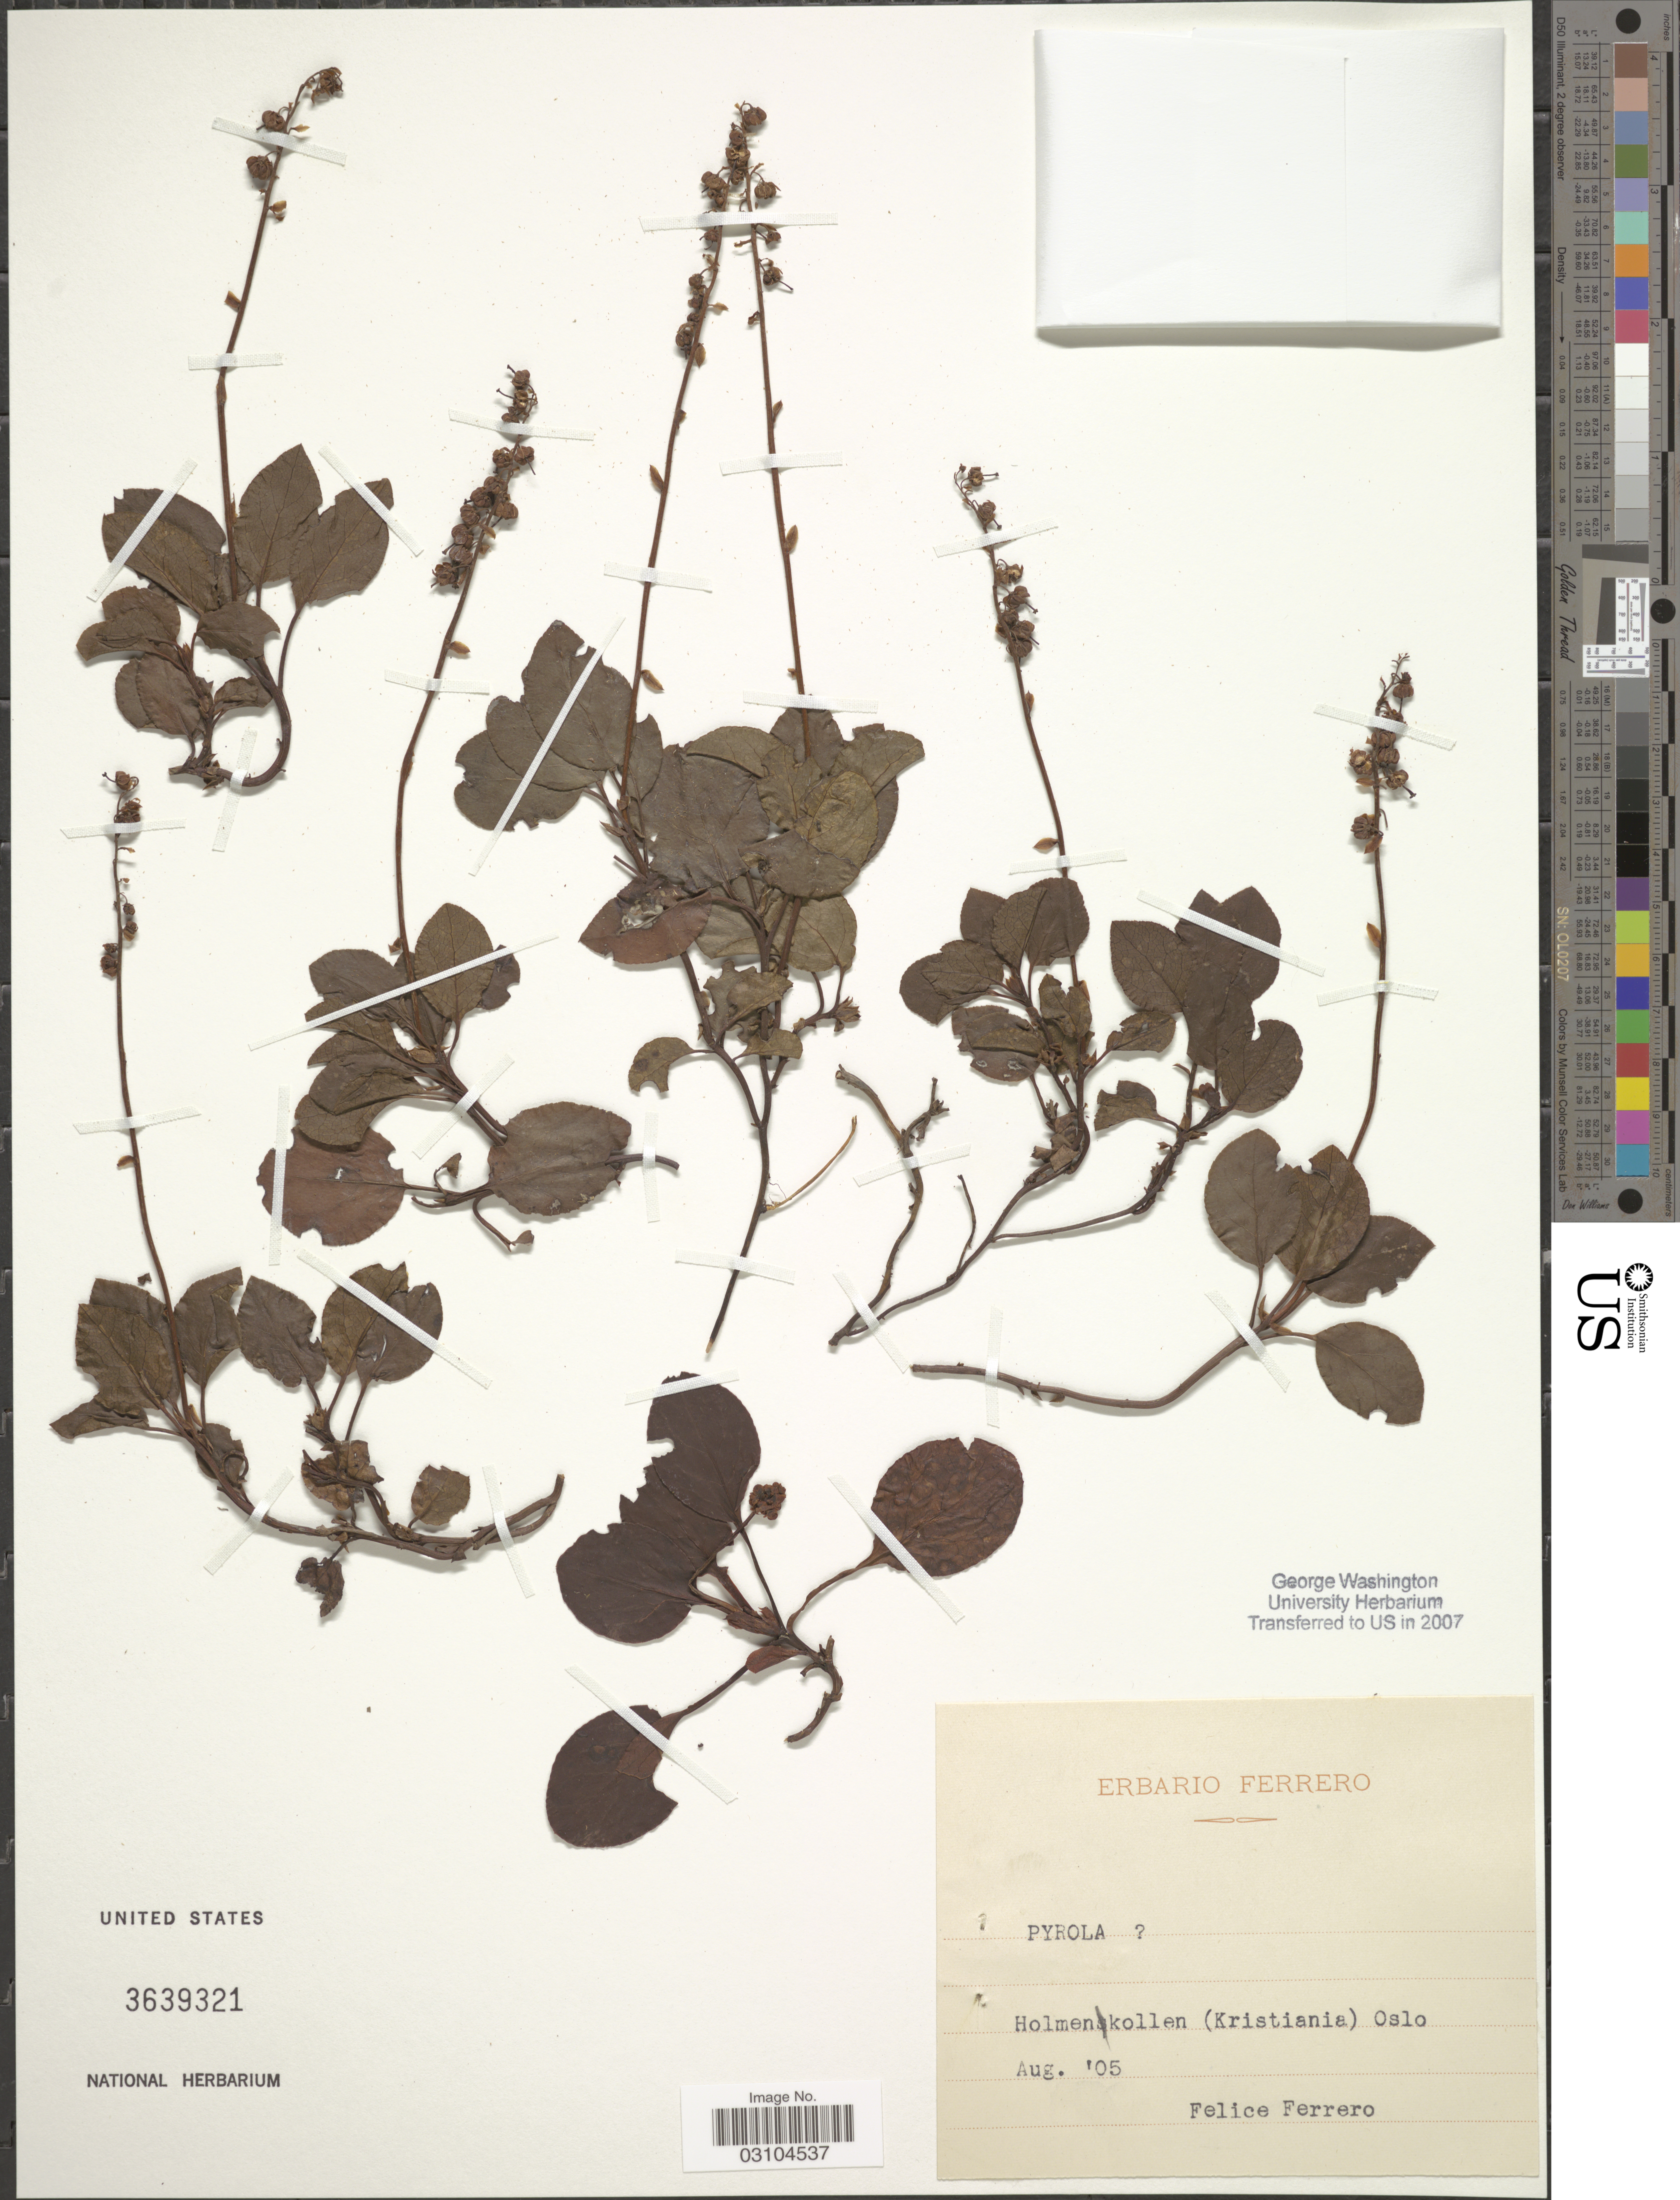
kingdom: Plantae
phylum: Tracheophyta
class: Magnoliopsida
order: Ericales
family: Ericaceae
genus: Pyrola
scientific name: Pyrola sp.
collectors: F. Ferrero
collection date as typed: Transcribed d/m/y: /8/5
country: Norway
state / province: Oslo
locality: Holmenkollen (Kristiania) Oslo.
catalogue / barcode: US 3639321